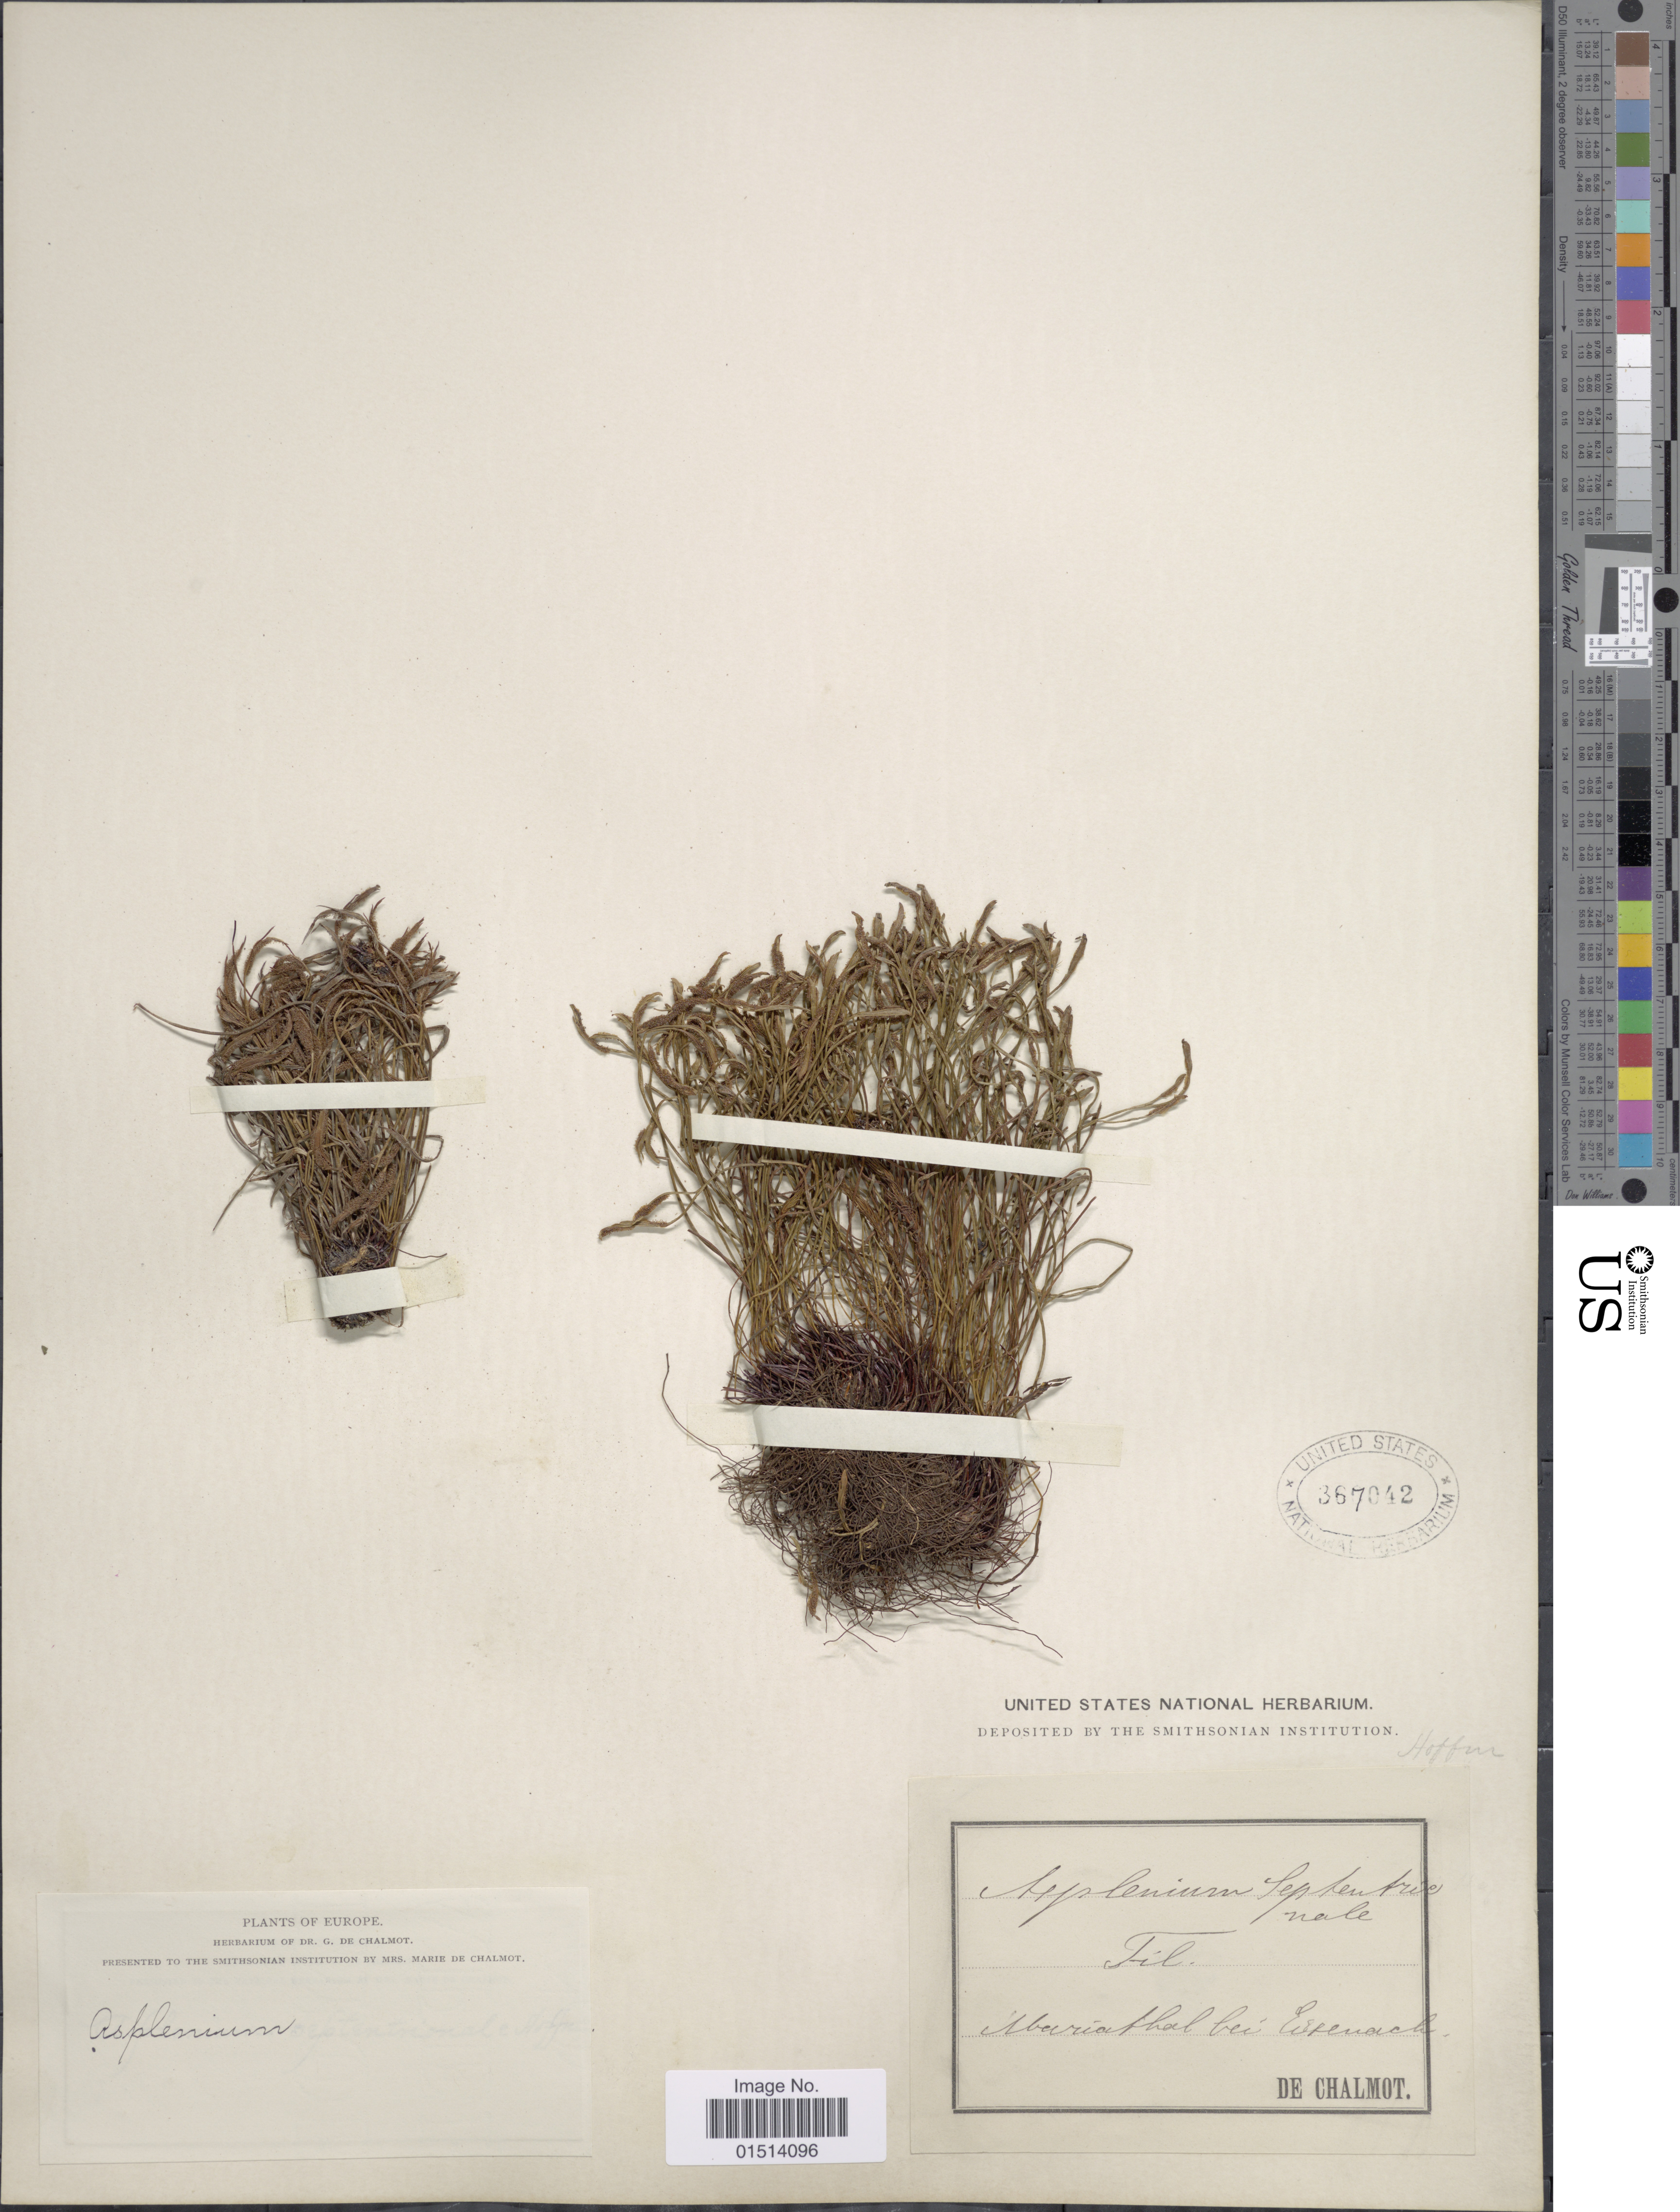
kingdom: Plantae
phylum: Tracheophyta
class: Polypodiopsida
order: Polypodiales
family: Aspleniaceae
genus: Asplenium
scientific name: Asplenium septentrionale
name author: (L.) Hoffm.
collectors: G. de Chalmot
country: Germany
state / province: Thuringia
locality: Ibarafhal bei Espanach [interpreted]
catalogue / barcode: US 367042